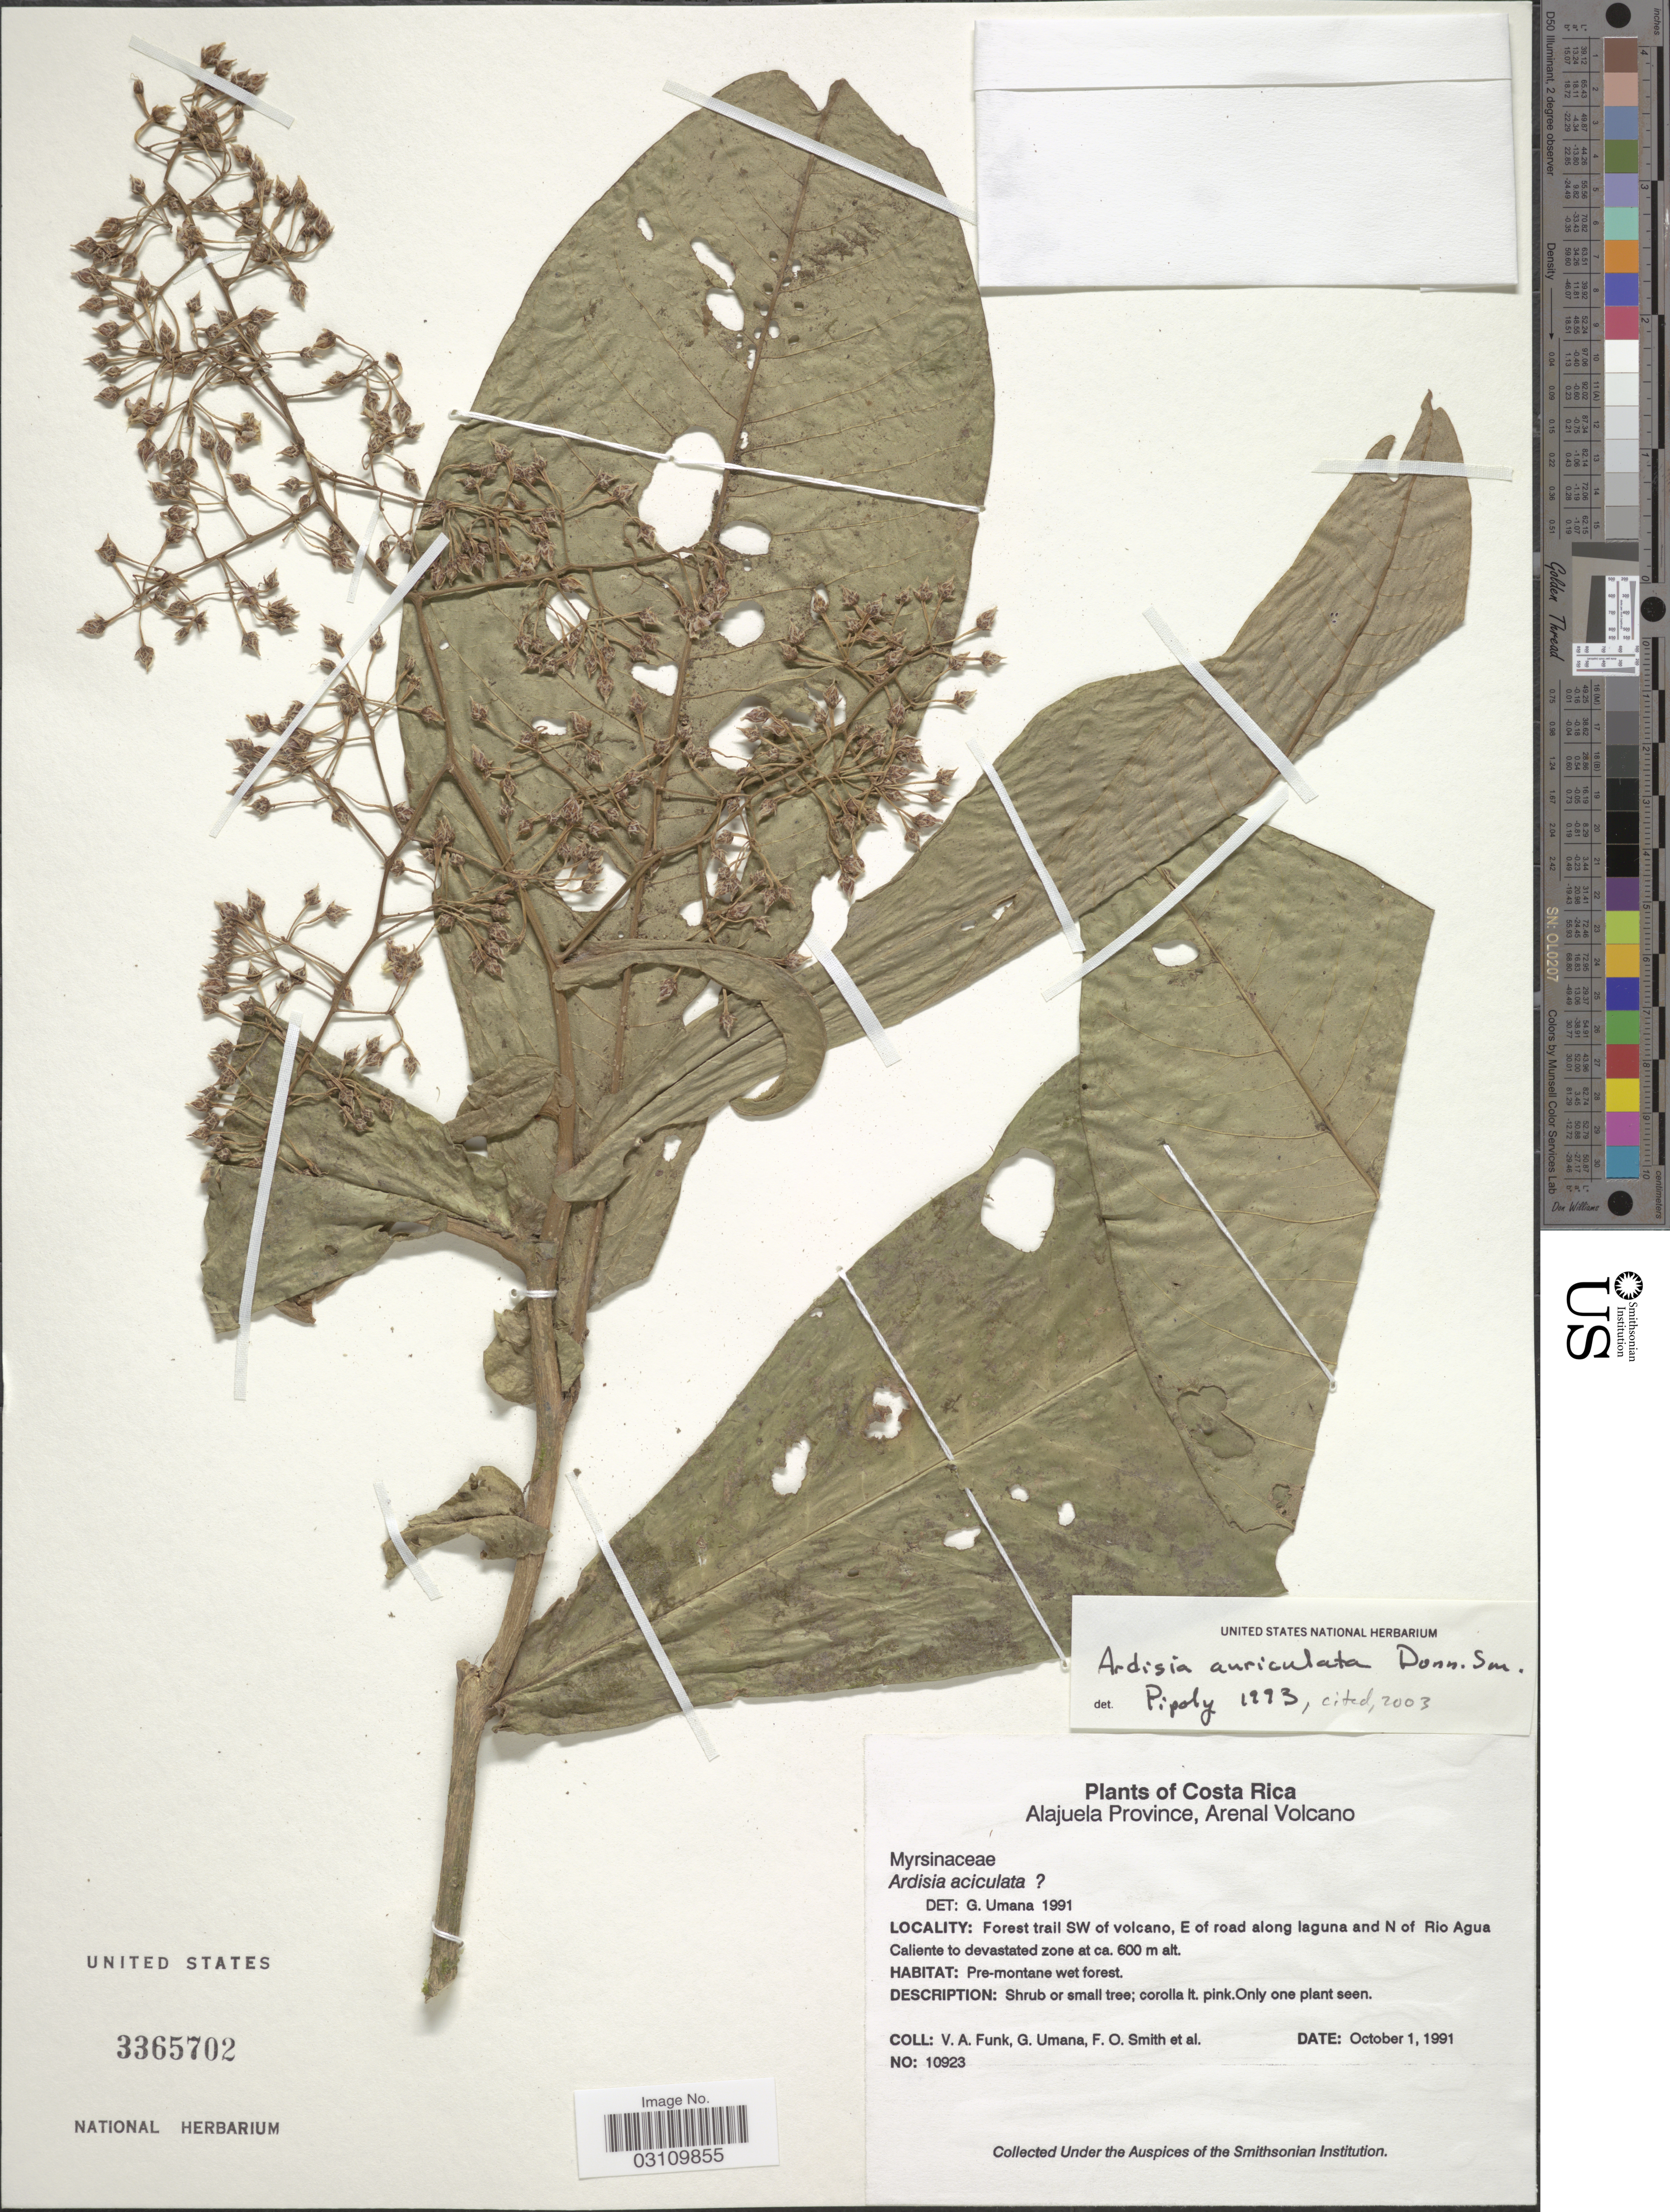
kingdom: Plantae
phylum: Tracheophyta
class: Magnoliopsida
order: Ericales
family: Primulaceae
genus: Ardisia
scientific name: Ardisia auriculata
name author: Donn. Sm.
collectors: V. Funk, G. Umana, F. Smith & et al.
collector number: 10923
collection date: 1991-10-01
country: Costa Rica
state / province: Alajuela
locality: Arenal Volcano, Forest trail SW of volcano, E of road along laguna and N of Rio Agua Caliente to devastated zone.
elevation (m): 600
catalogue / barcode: US 3365702